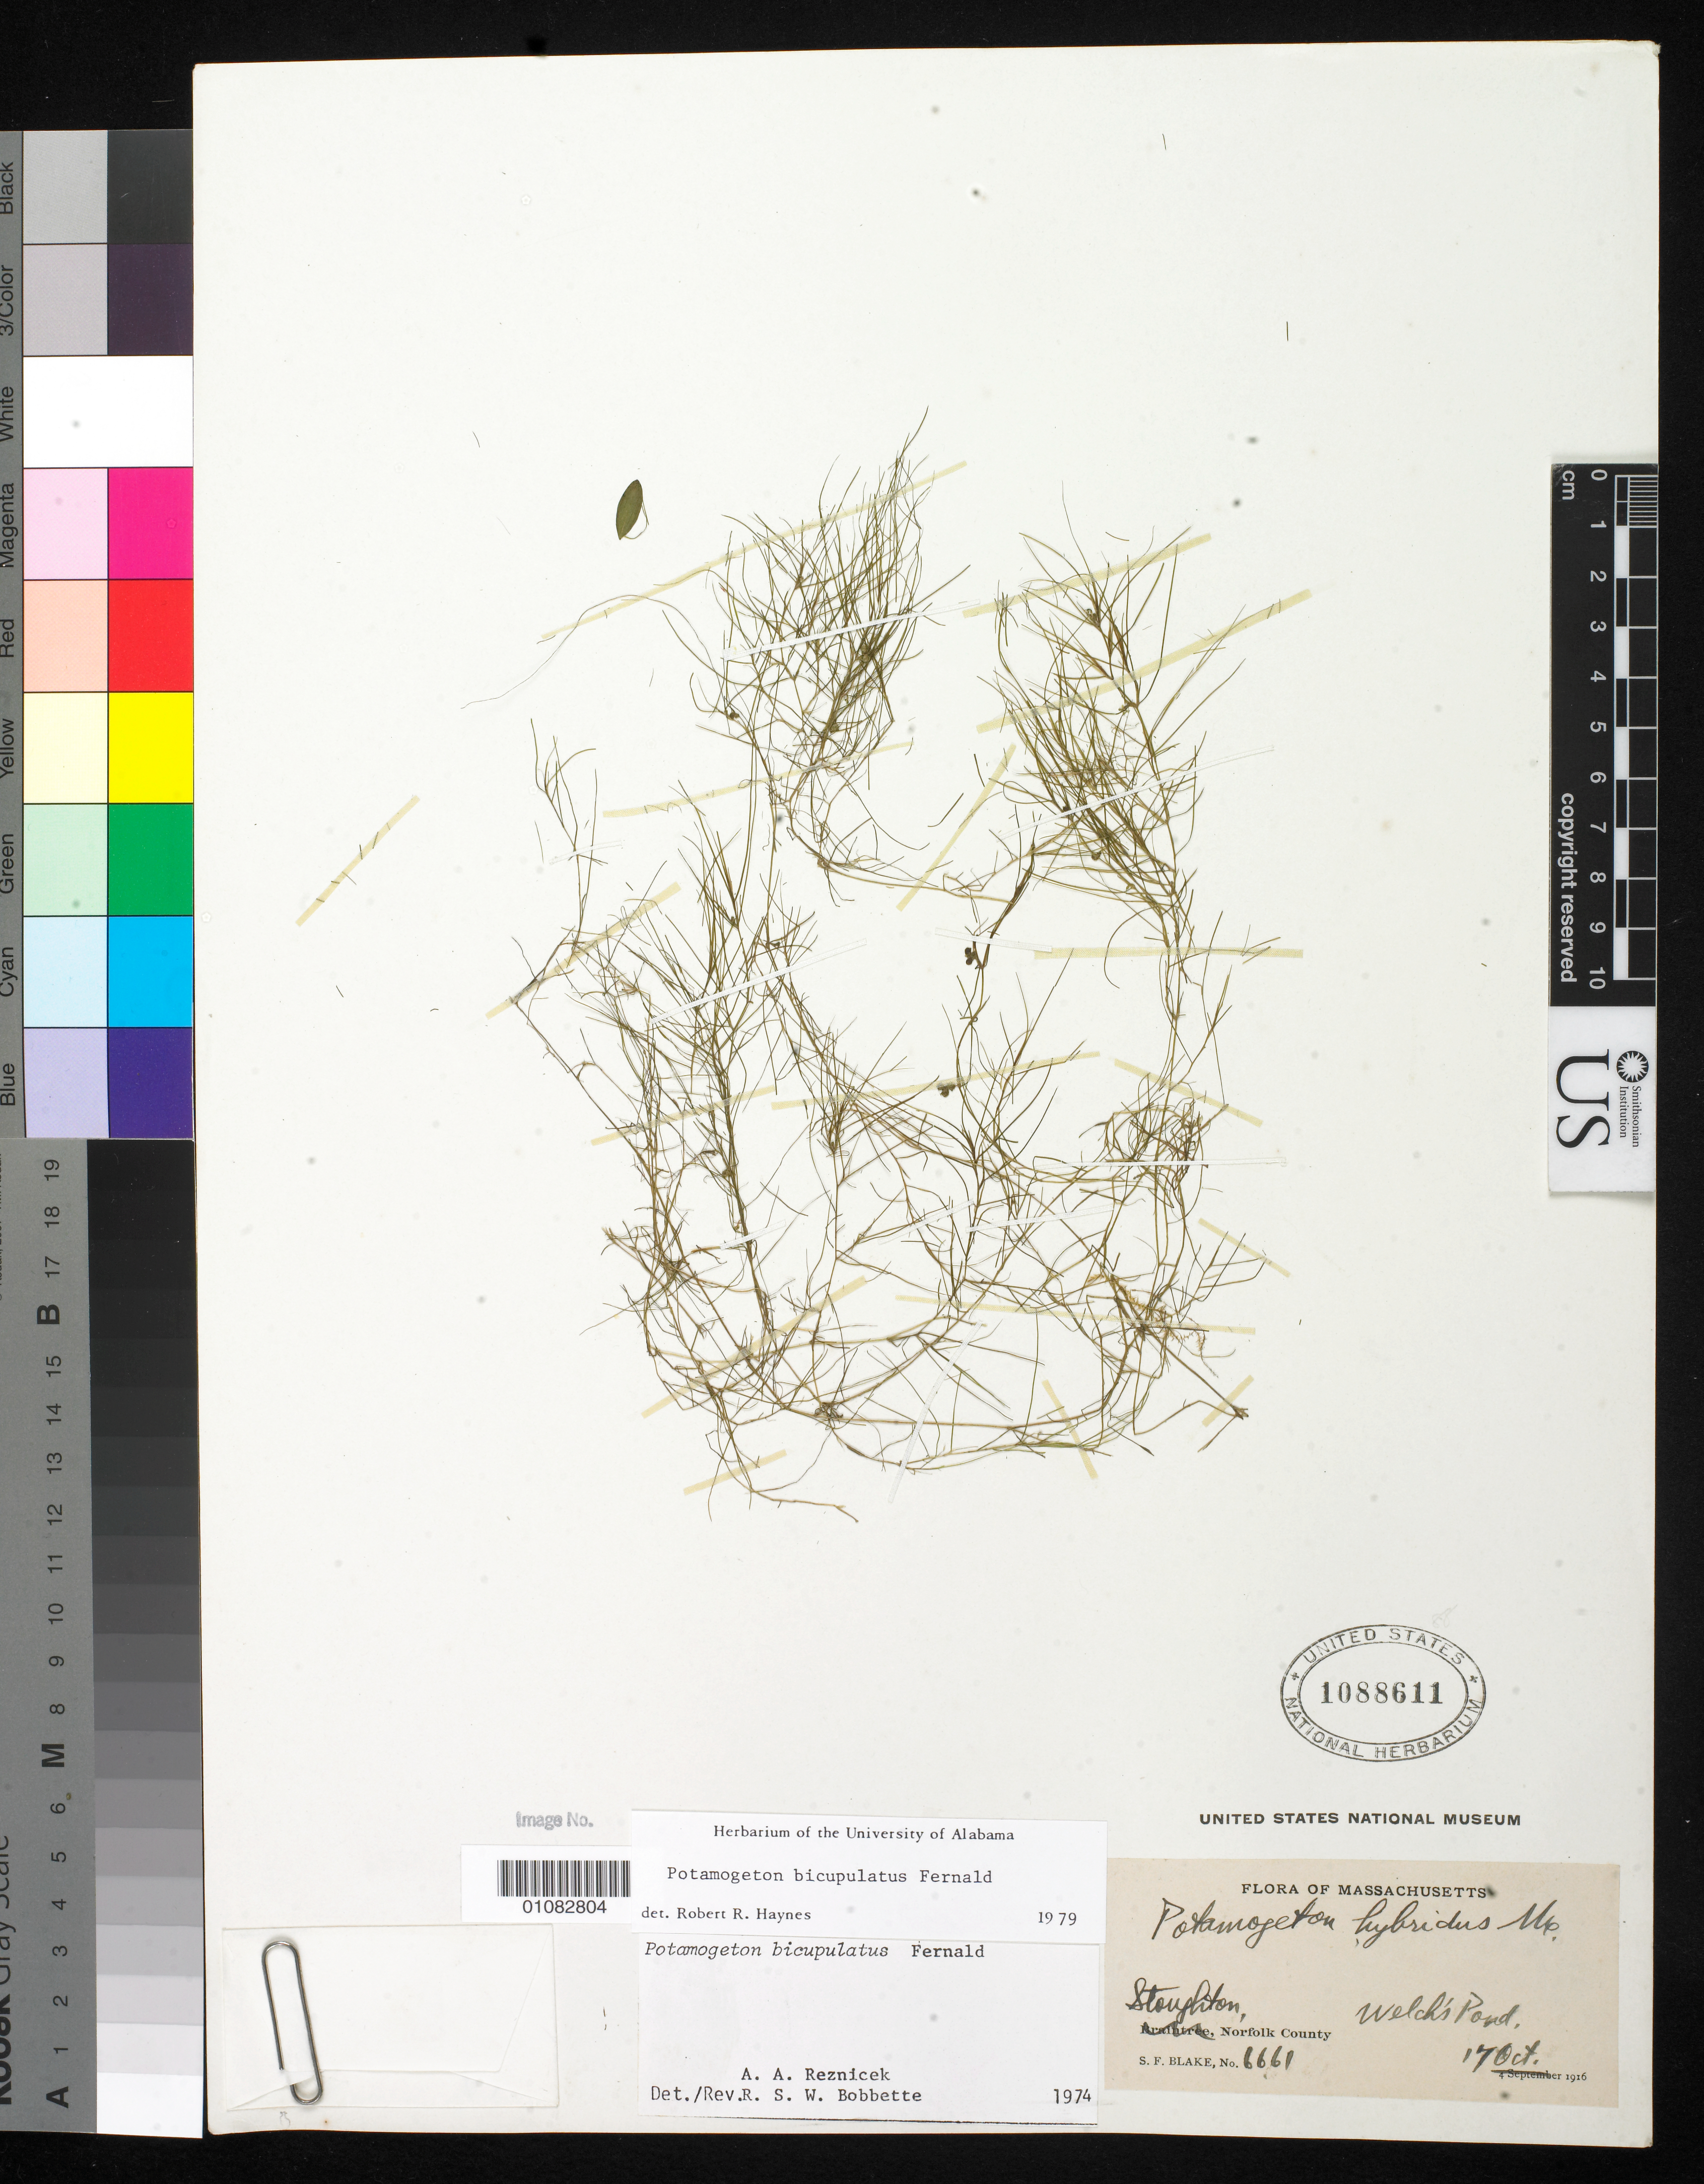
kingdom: Plantae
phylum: Tracheophyta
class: Liliopsida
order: Alismatales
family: Potamogetonaceae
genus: Potamogeton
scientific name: Potamogeton bicupulatus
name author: Fernald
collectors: S. Blake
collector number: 6661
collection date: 1916-10-17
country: United States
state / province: Massachusetts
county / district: Norfolk County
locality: Stoughton, Welch's Pond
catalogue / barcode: US 1088611